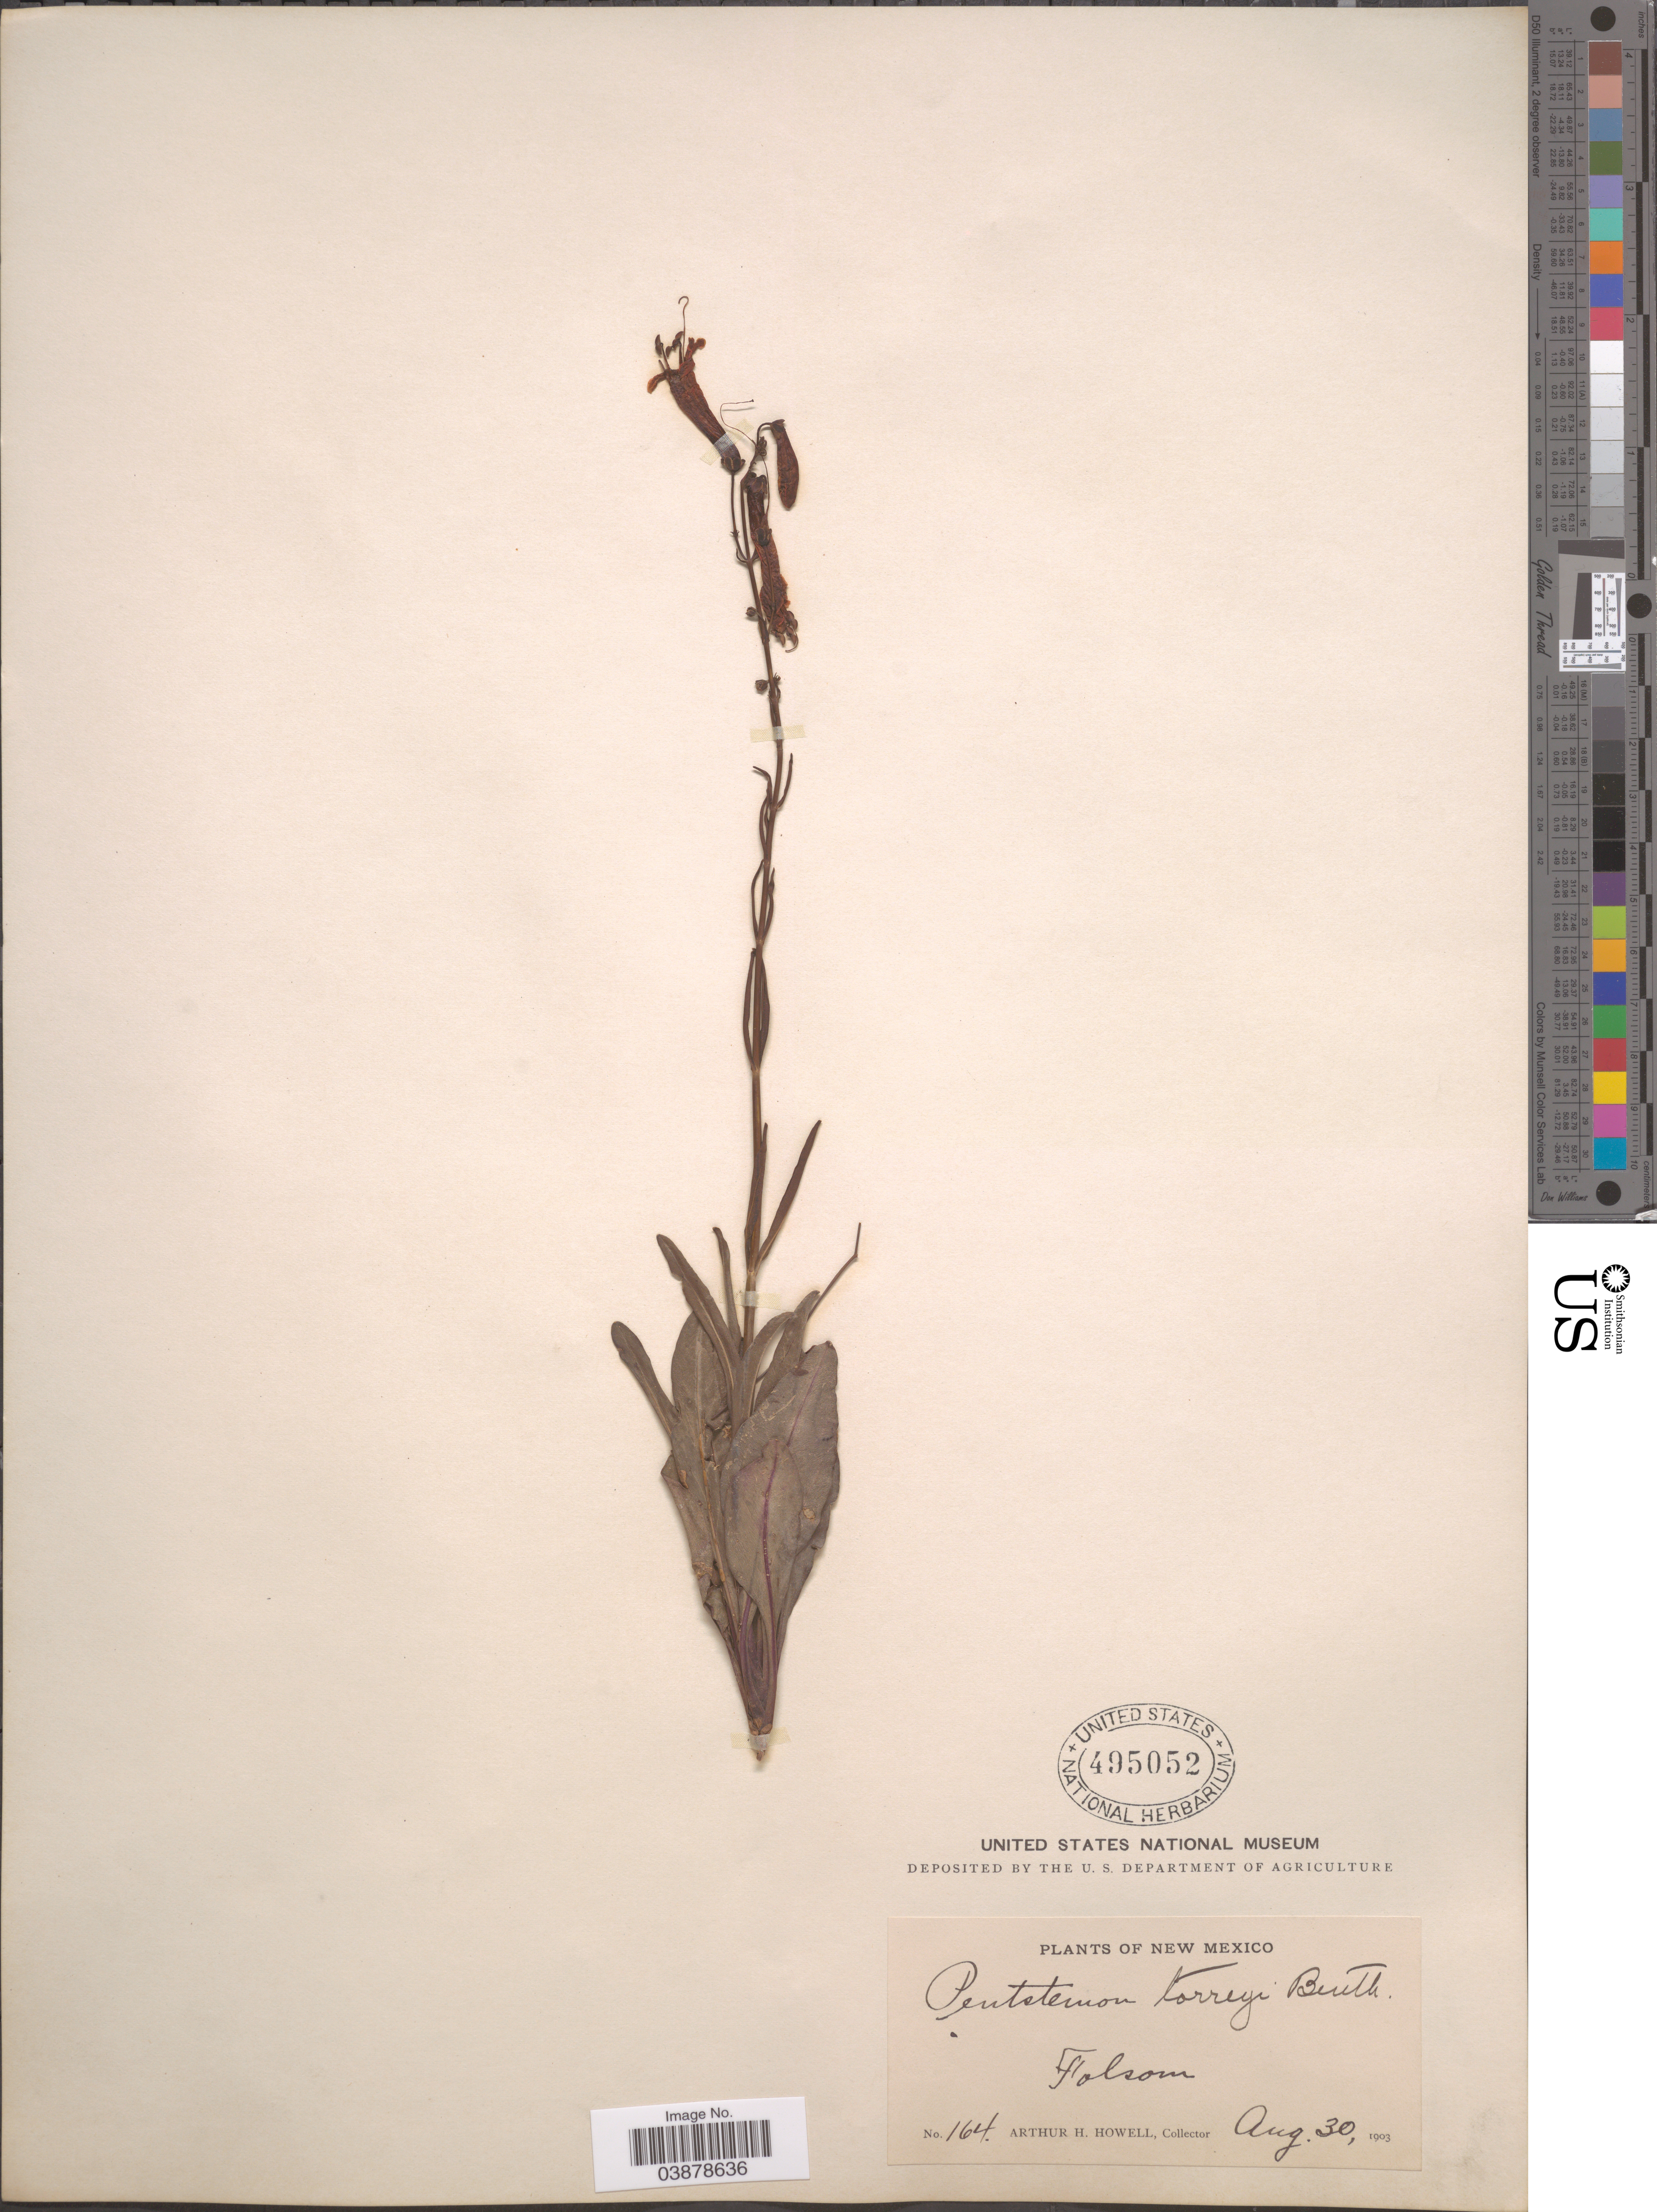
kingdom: Plantae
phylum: Tracheophyta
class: Magnoliopsida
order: Lamiales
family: Plantaginaceae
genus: Penstemon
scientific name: Penstemon torreyi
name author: Benth.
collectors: A. H. Howell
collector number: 164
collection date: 1903-08-30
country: United States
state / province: New Mexico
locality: Folsom.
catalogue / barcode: US 495052